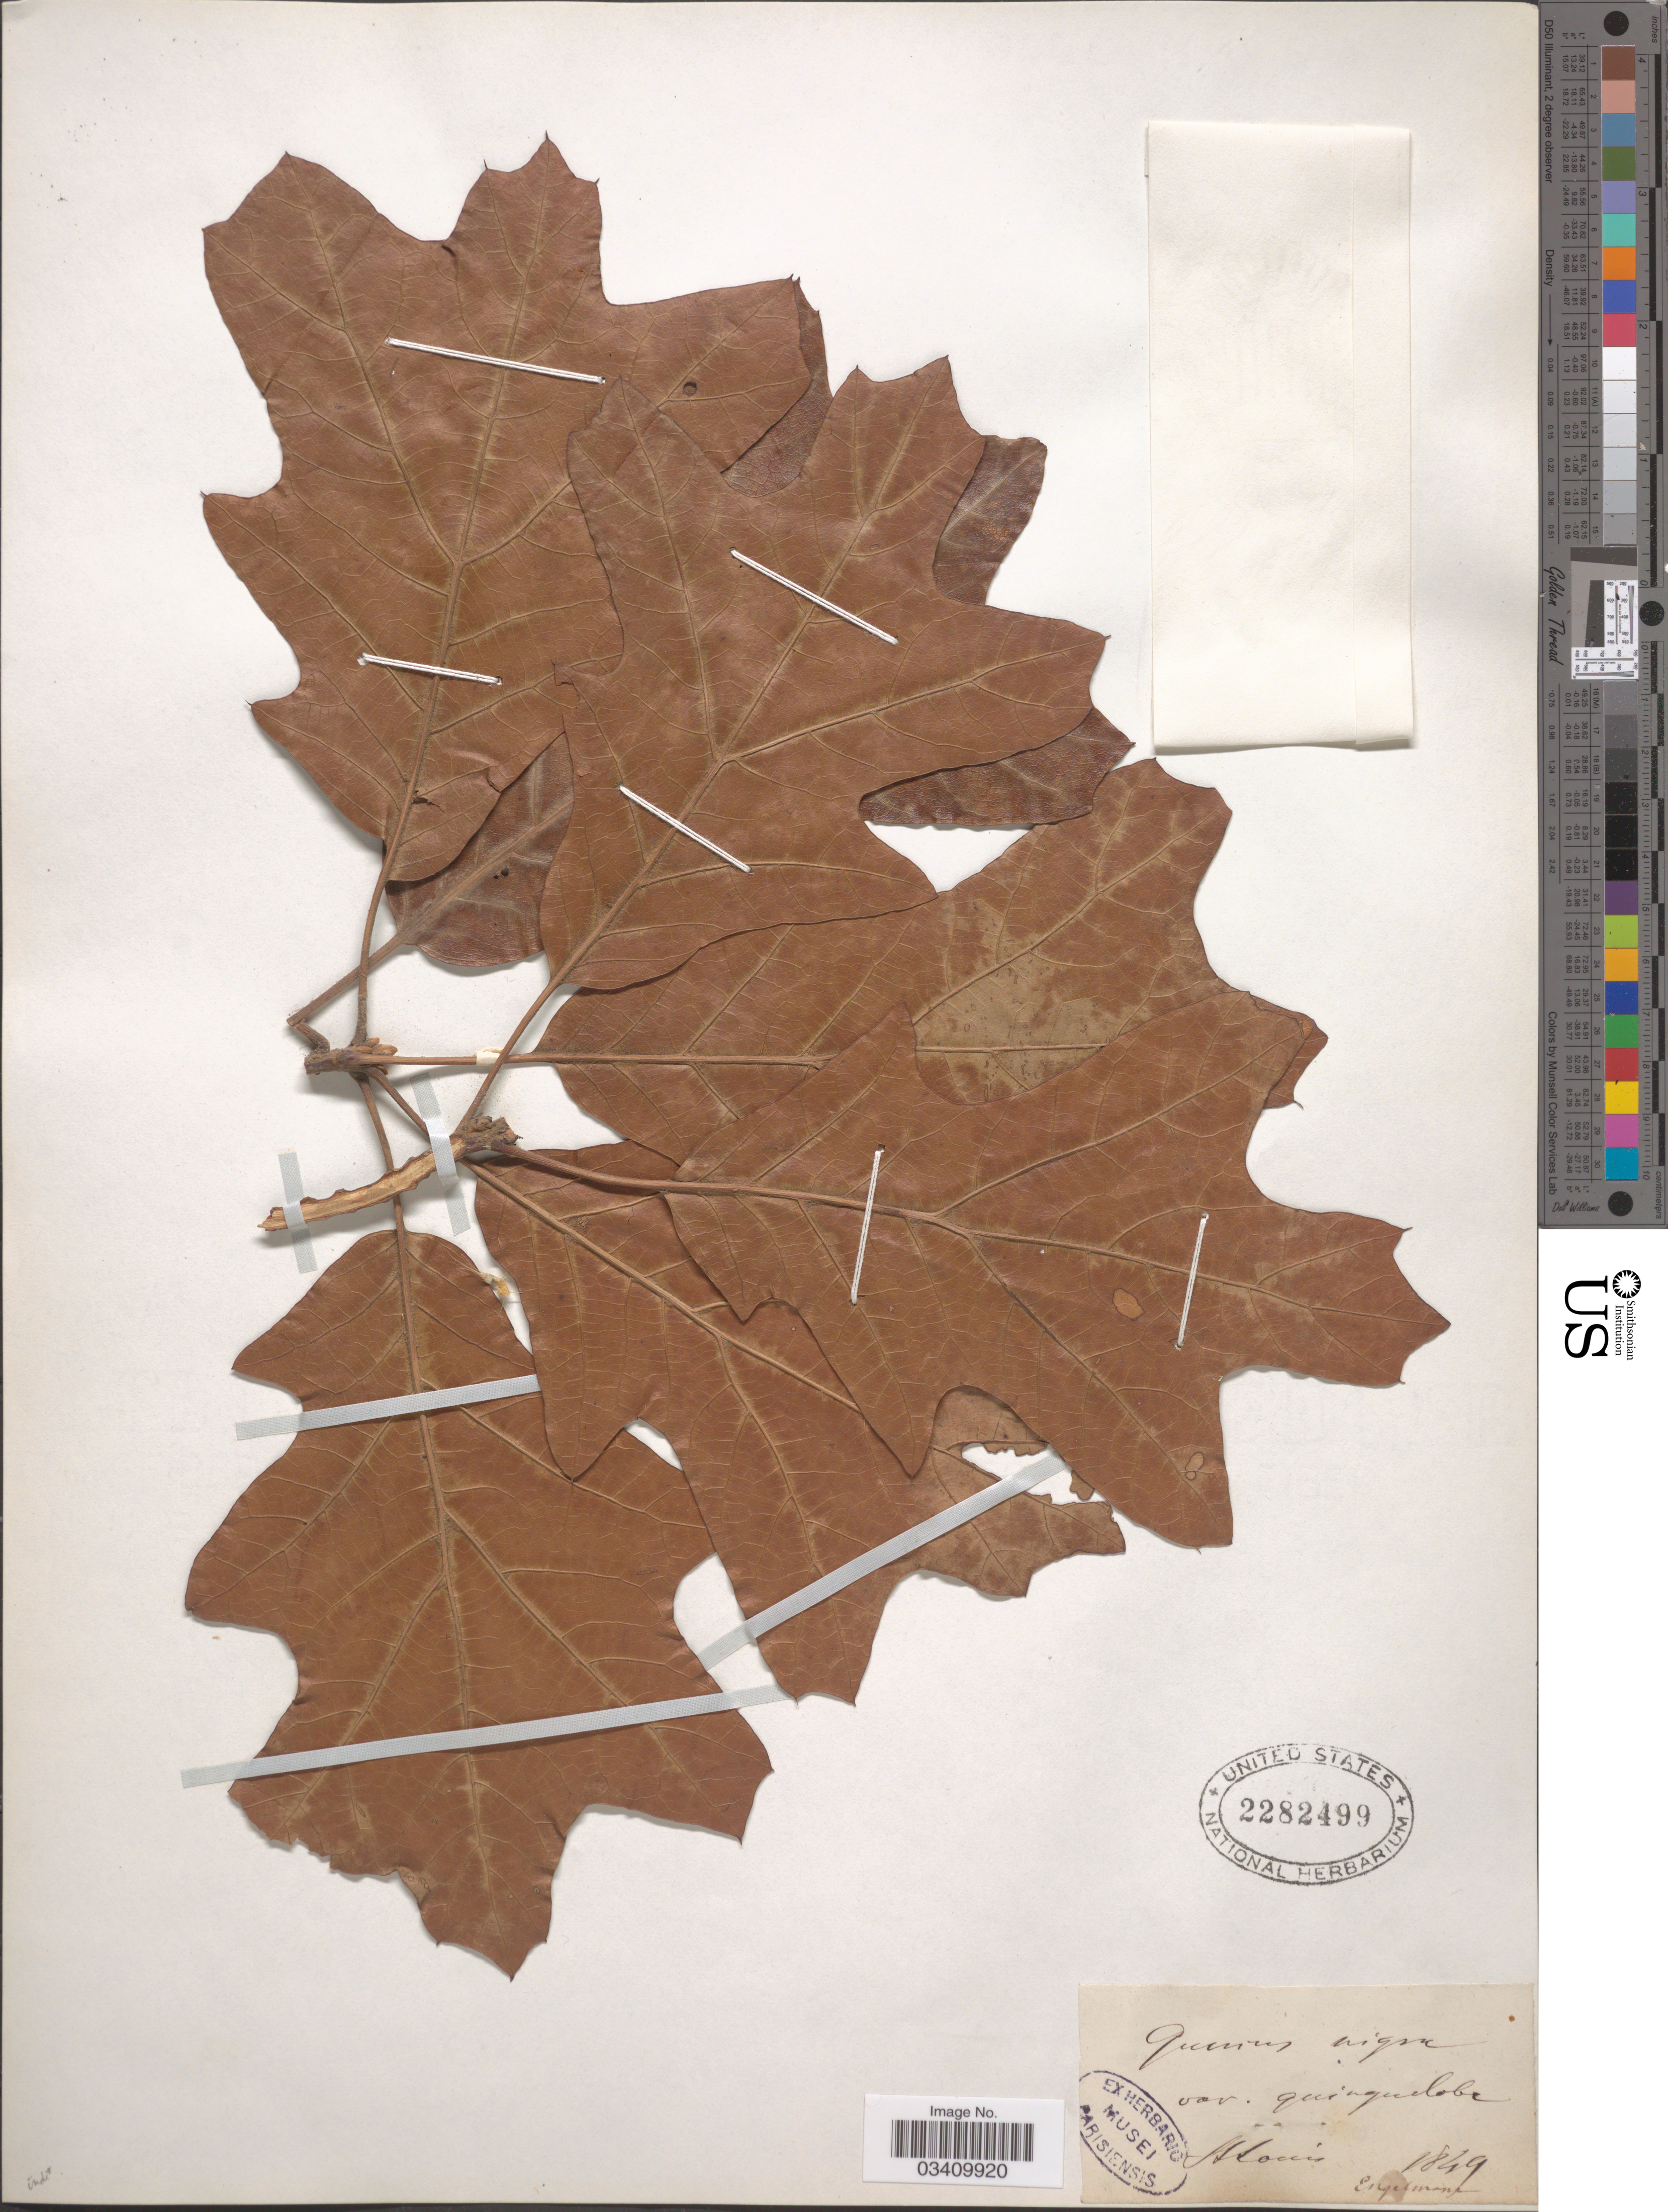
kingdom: Plantae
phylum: Tracheophyta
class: Magnoliopsida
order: Fagales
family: Fagaceae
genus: Quercus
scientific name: Quercus sp.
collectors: -- Engelmann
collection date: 1849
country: United States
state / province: Missouri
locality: St Louis.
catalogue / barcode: US 2282499